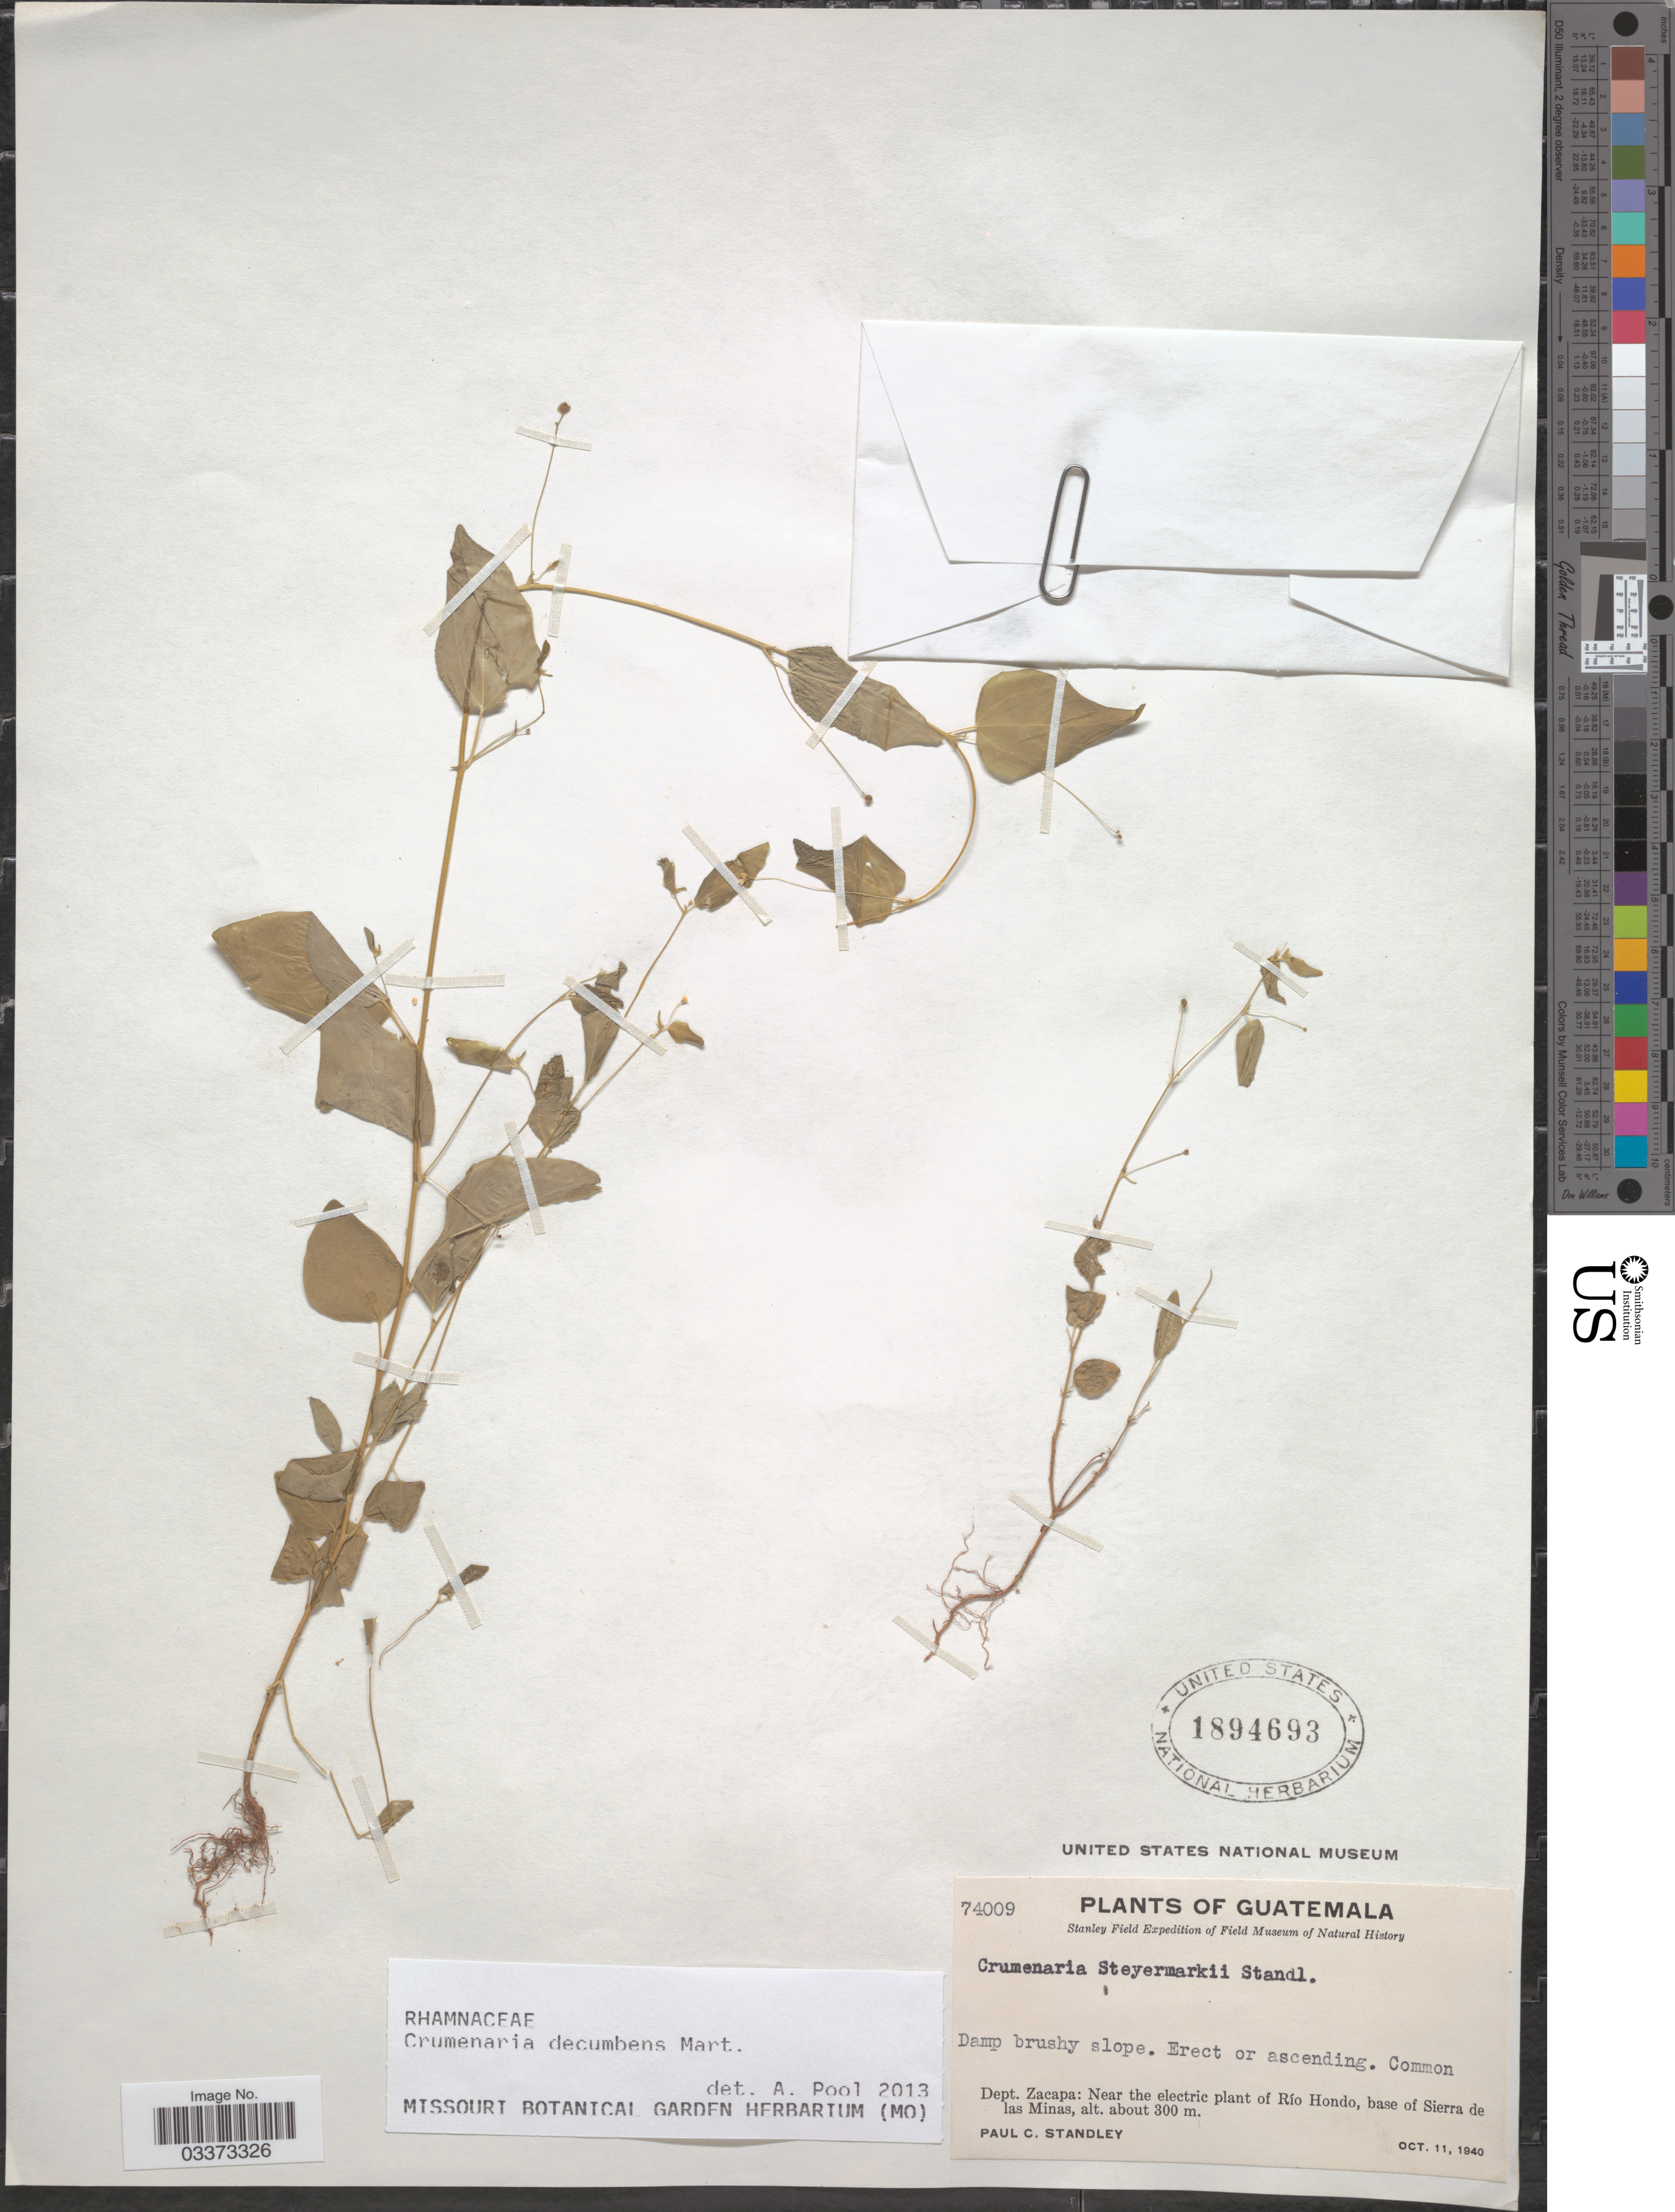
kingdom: Plantae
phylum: Tracheophyta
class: Magnoliopsida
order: Rosales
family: Rhamnaceae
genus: Crumenaria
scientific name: Crumenaria decumbens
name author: Mart.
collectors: P. C. Standley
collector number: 74009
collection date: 1940-10-11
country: Guatemala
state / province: Zacapa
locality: Dept. Zacapa: Near the electric plant of Río Hondo, base of Sierra de las Minas.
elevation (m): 300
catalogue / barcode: US 1894693